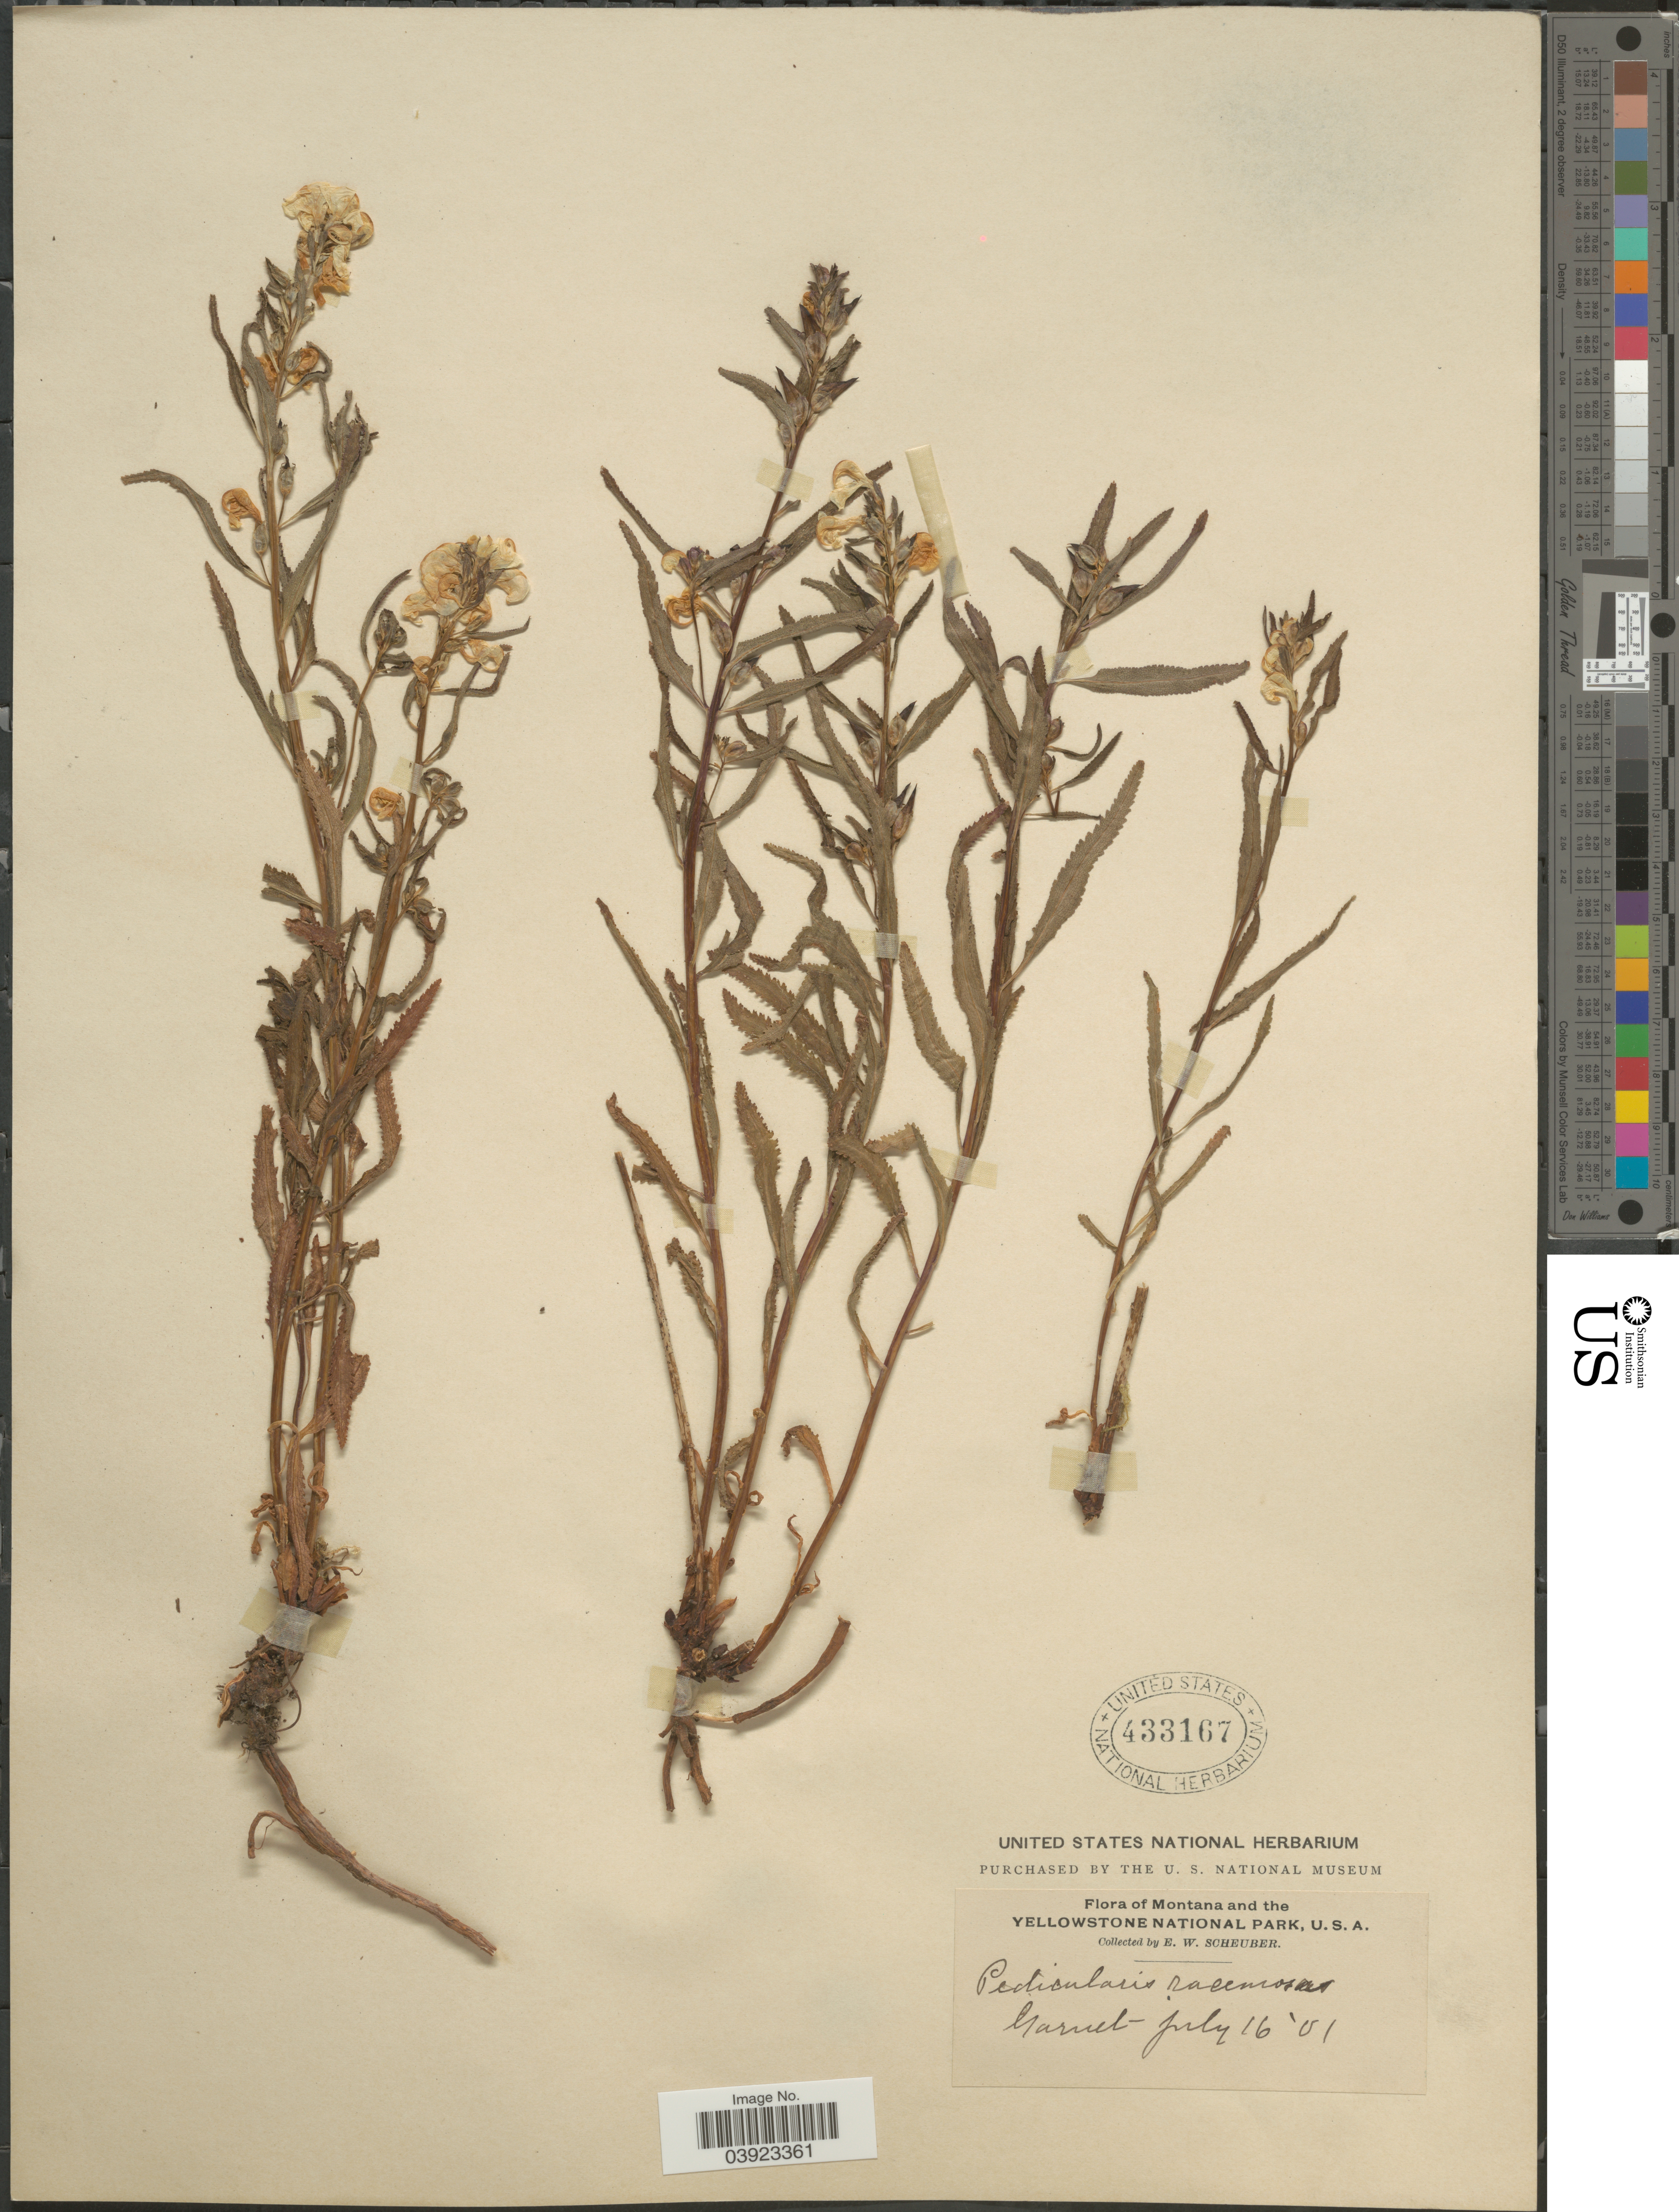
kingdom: Plantae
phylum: Tracheophyta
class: Magnoliopsida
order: Lamiales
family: Orobanchaceae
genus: Pedicularis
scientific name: Pedicularis racemosa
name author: Douglas ex Benth.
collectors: E. Scheuber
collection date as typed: Transcribed d/m/y: 16/7/1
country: United States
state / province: Montana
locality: The Yellowstone National Park. Garnet.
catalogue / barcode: US 433167